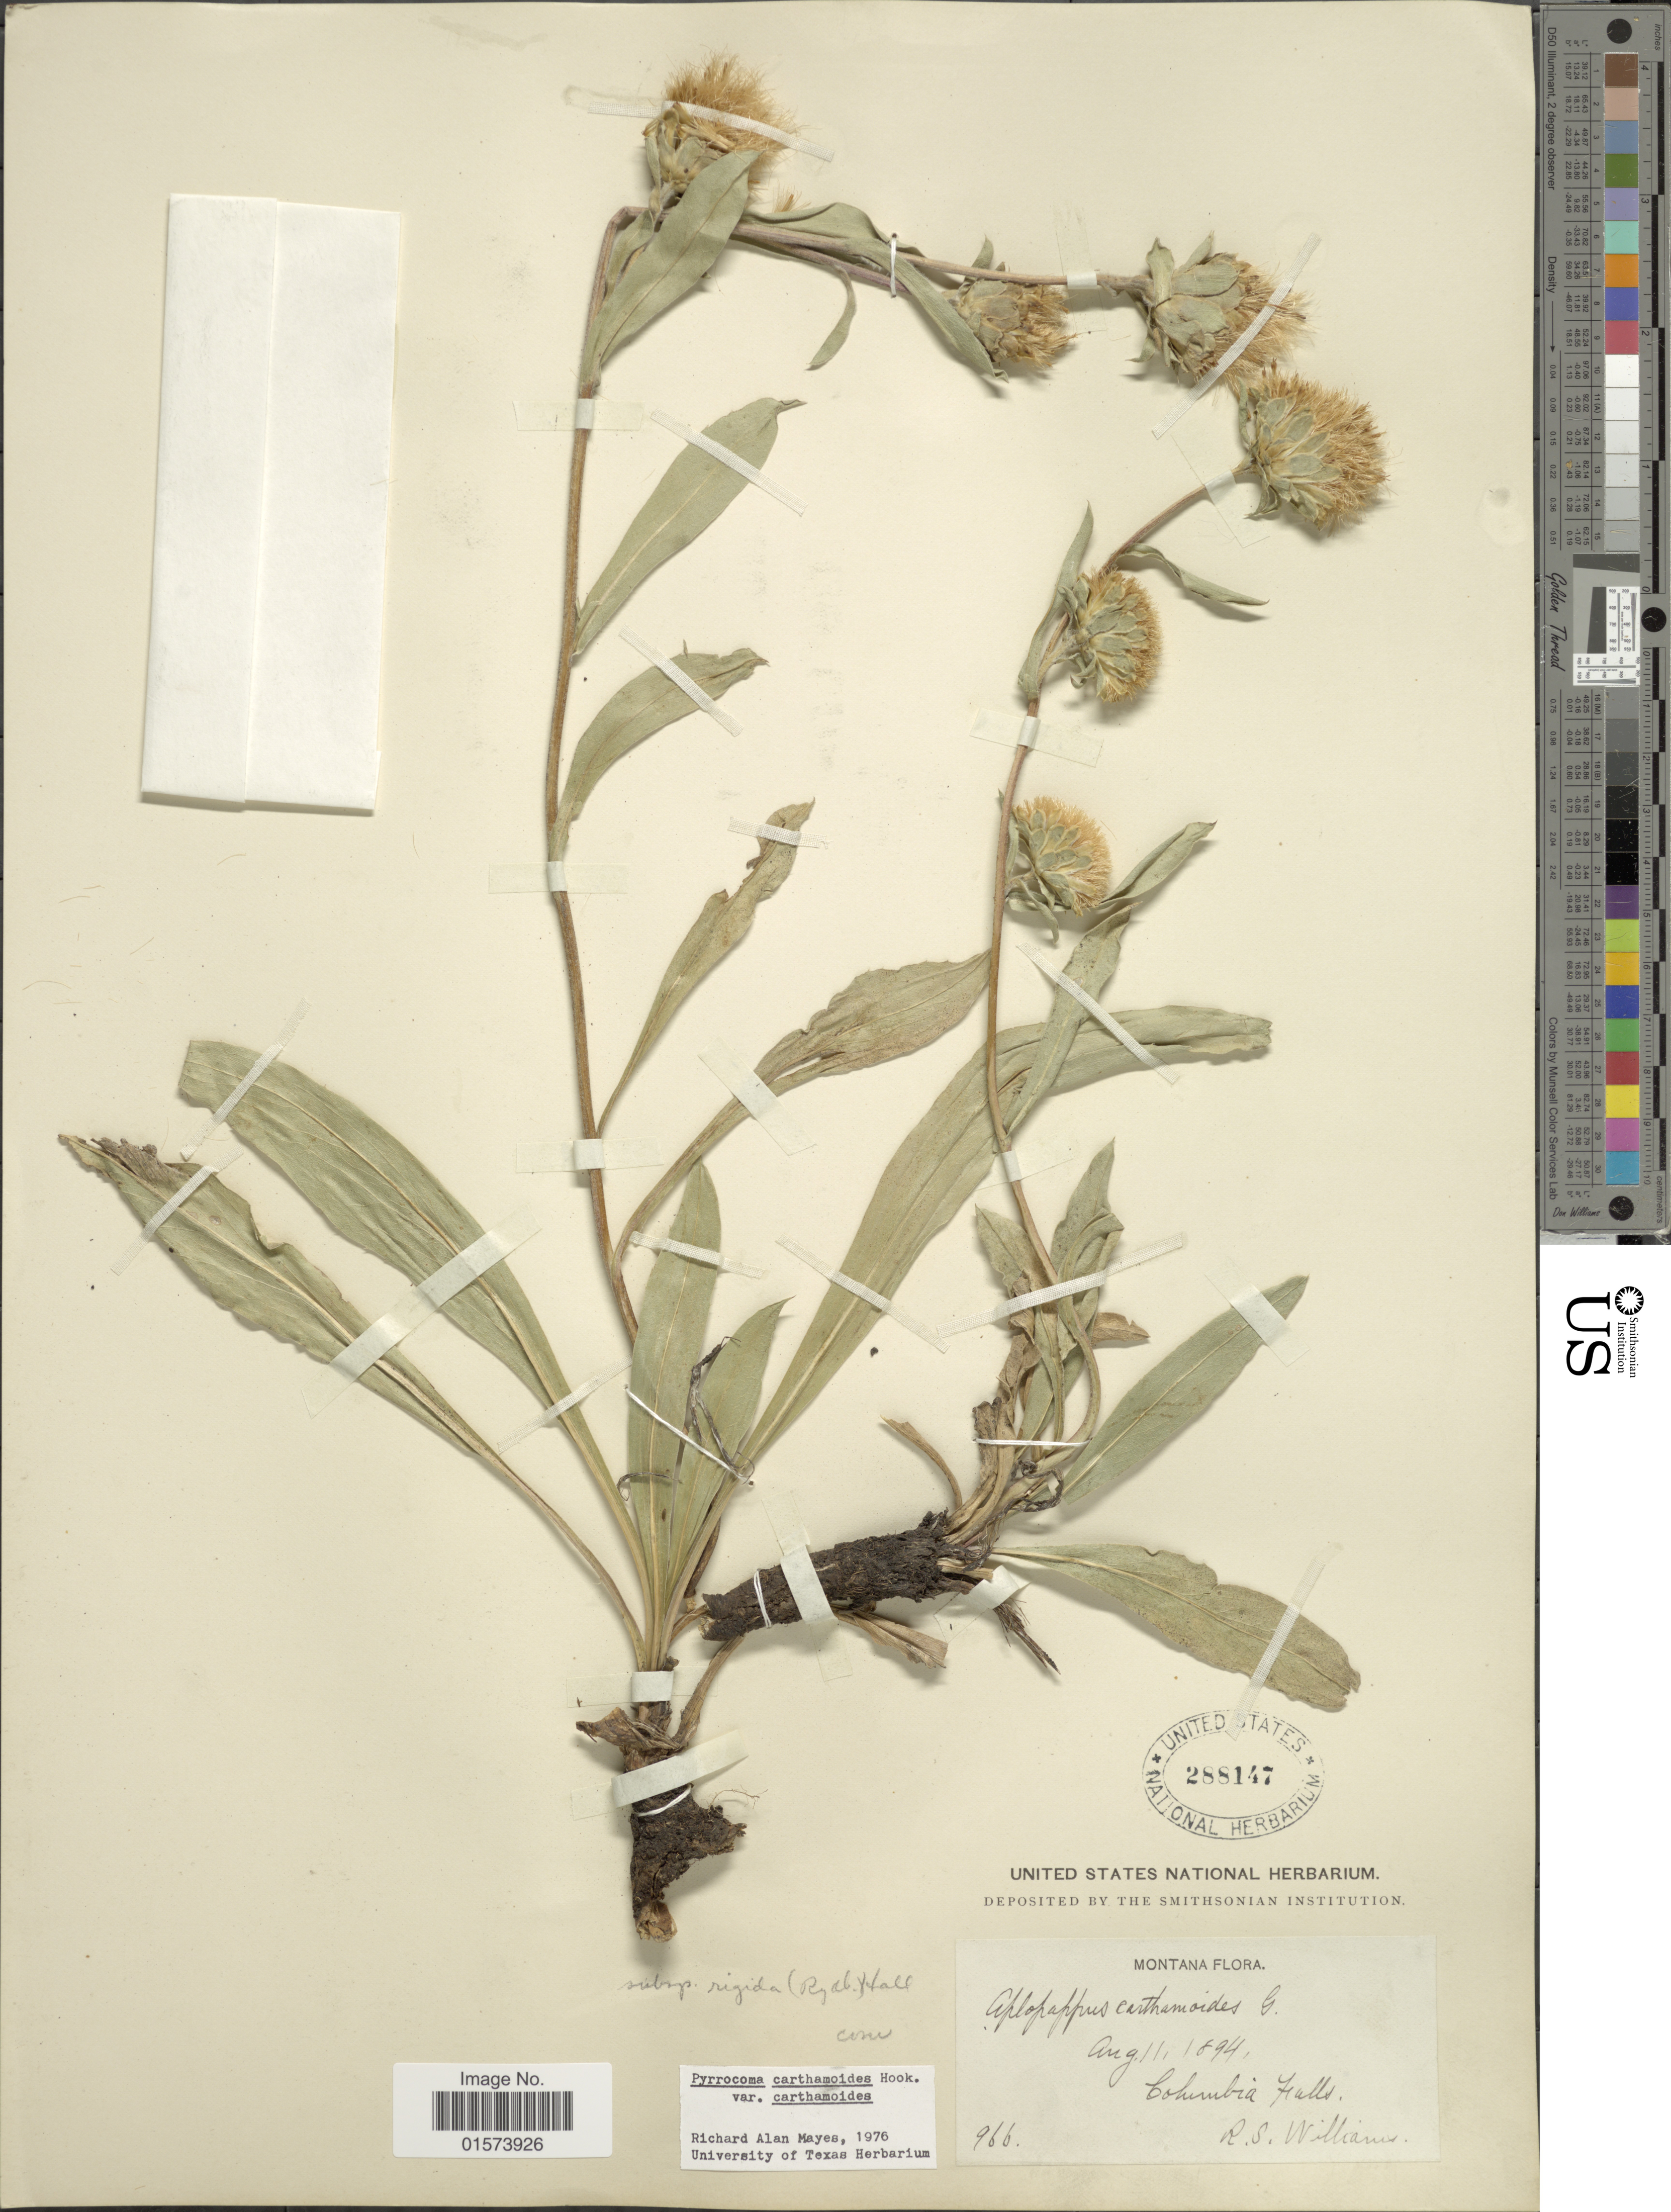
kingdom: Plantae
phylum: Tracheophyta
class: Magnoliopsida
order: Asterales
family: Asteraceae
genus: Pyrrocoma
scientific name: Pyrrocoma carthamoides var. carthamoides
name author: Hook.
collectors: R. S. Williams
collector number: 966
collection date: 1894-08-11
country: United States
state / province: Montana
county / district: Flathead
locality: Columbia Falls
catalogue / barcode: US 288147